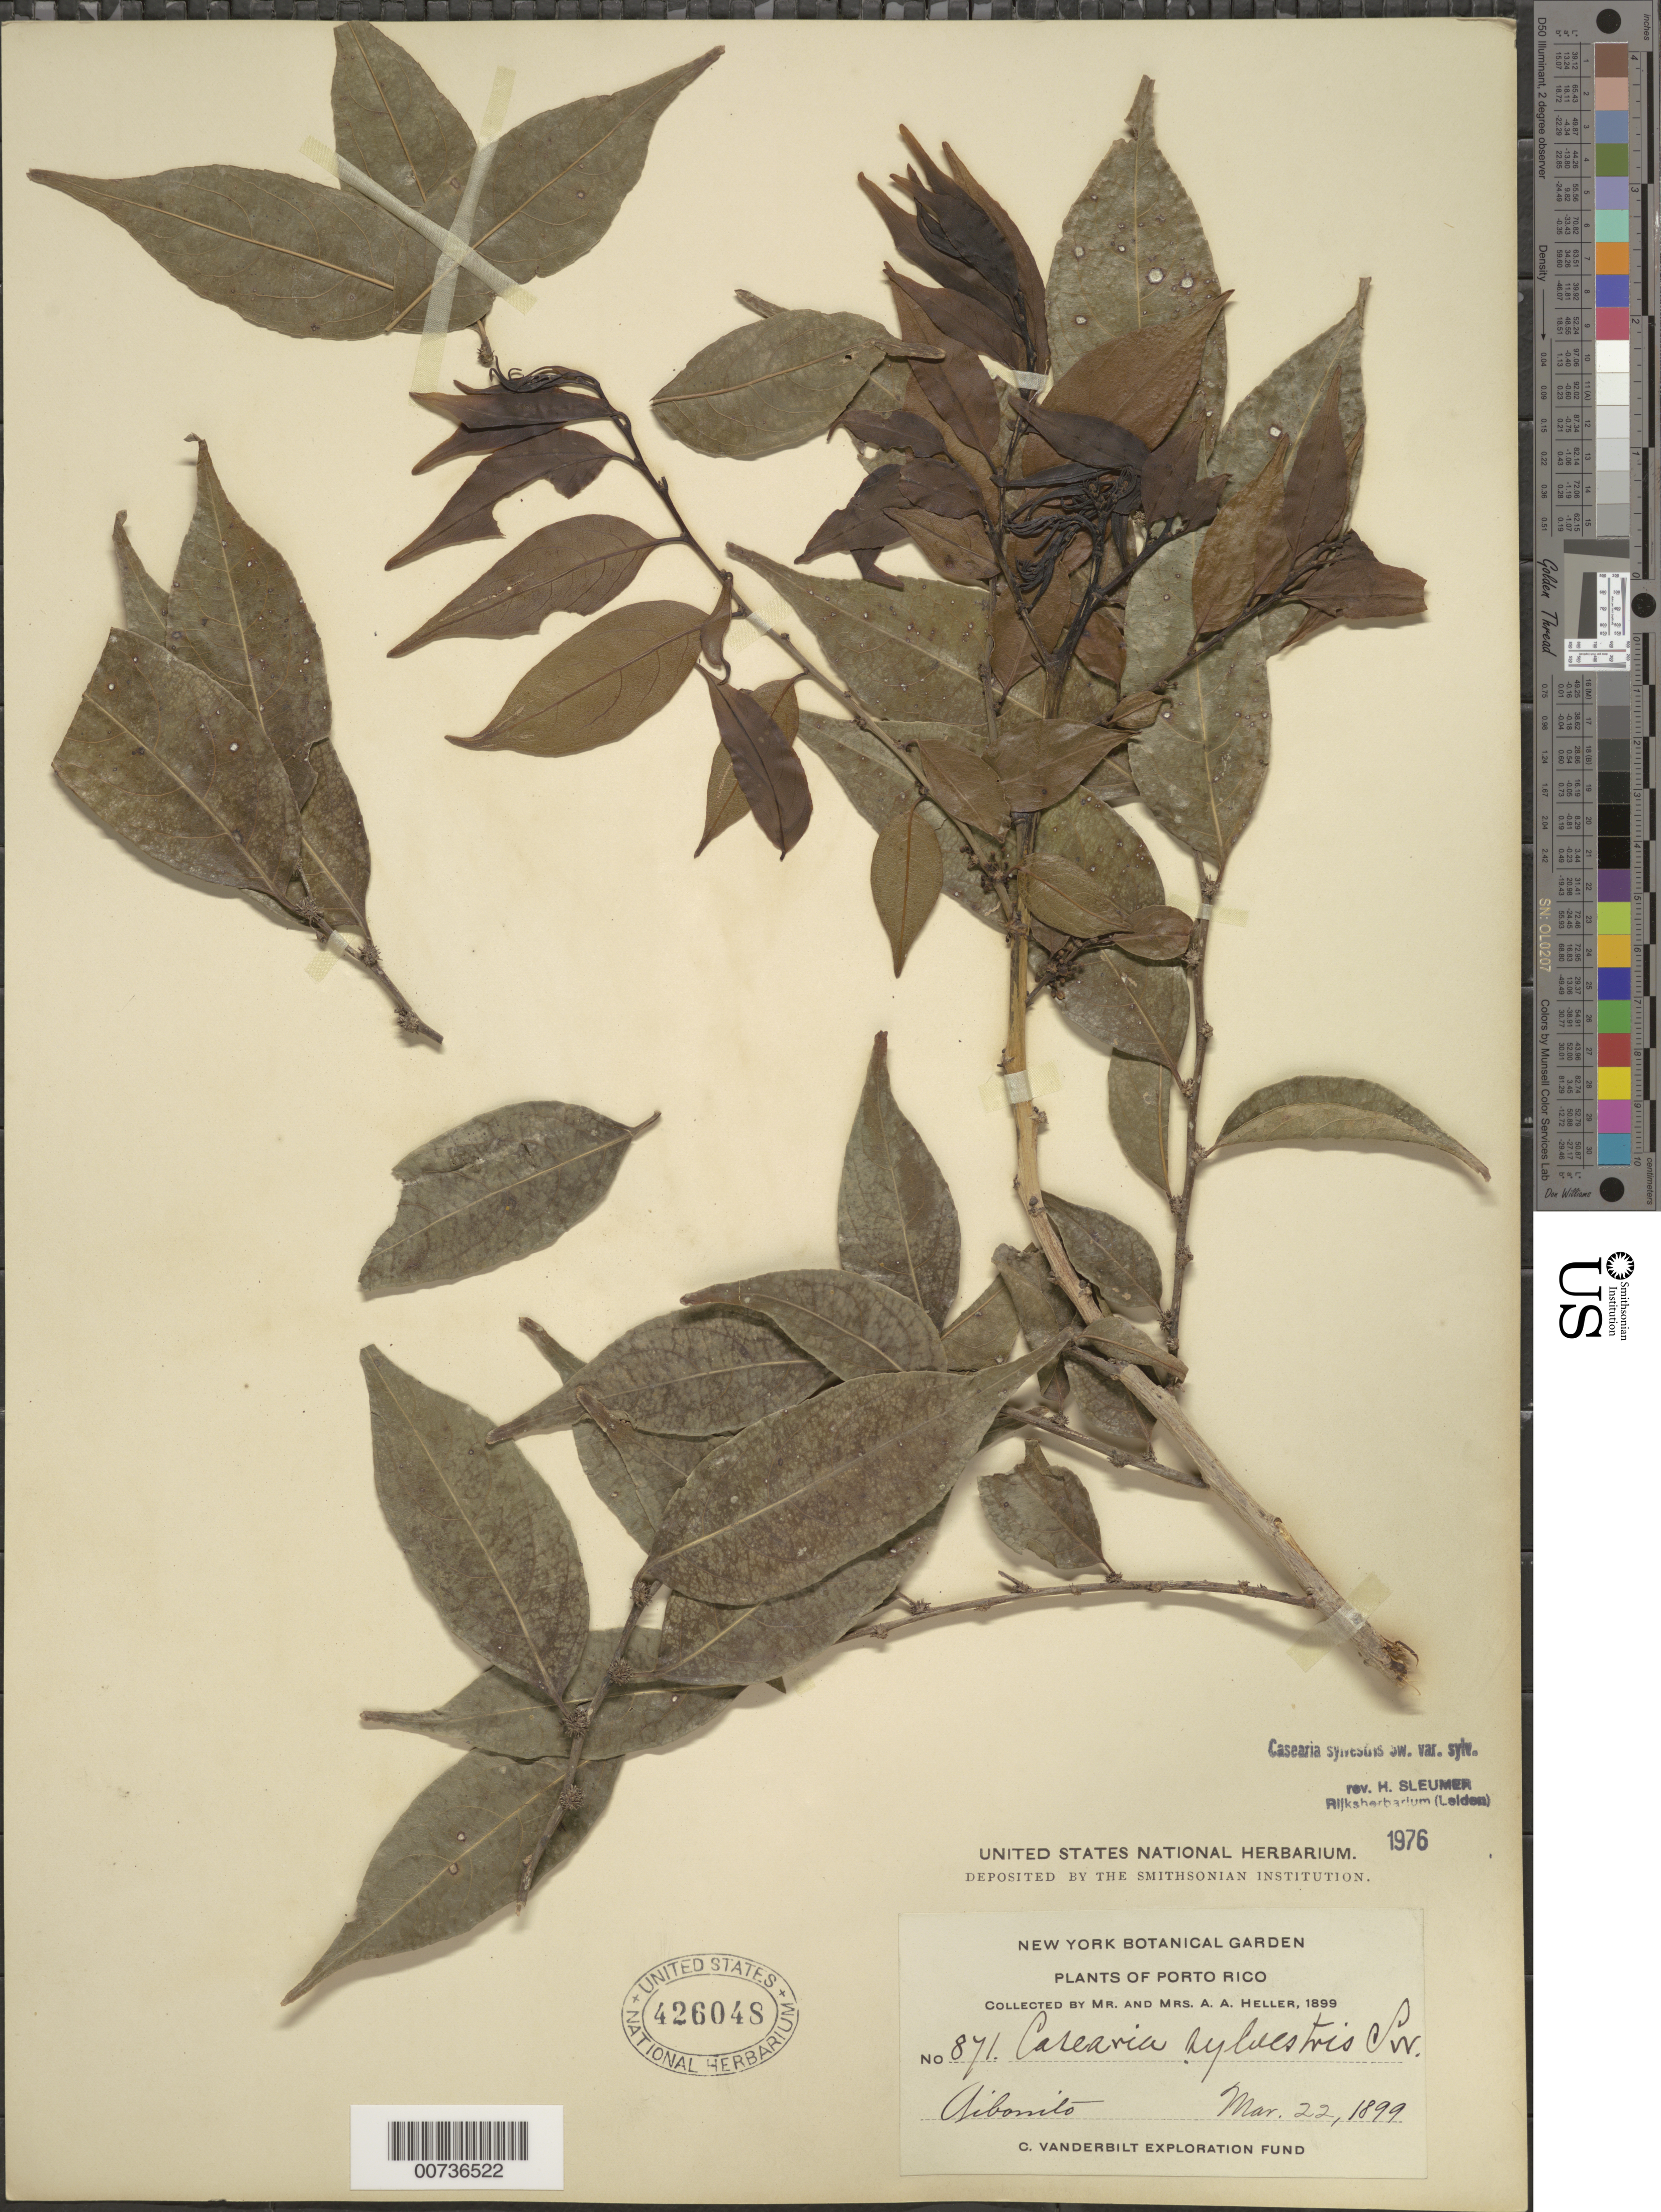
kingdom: Plantae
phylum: Tracheophyta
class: Magnoliopsida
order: Malpighiales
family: Salicaceae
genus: Casearia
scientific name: Casearia sylvestris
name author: Sw.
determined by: Sleumer, H. O.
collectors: A. A. Heller & E. G. Heller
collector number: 871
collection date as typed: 22 Mar 1899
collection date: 1899-03-22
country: Puerto Rico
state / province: Abonito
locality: Aibonito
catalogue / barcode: US 426048